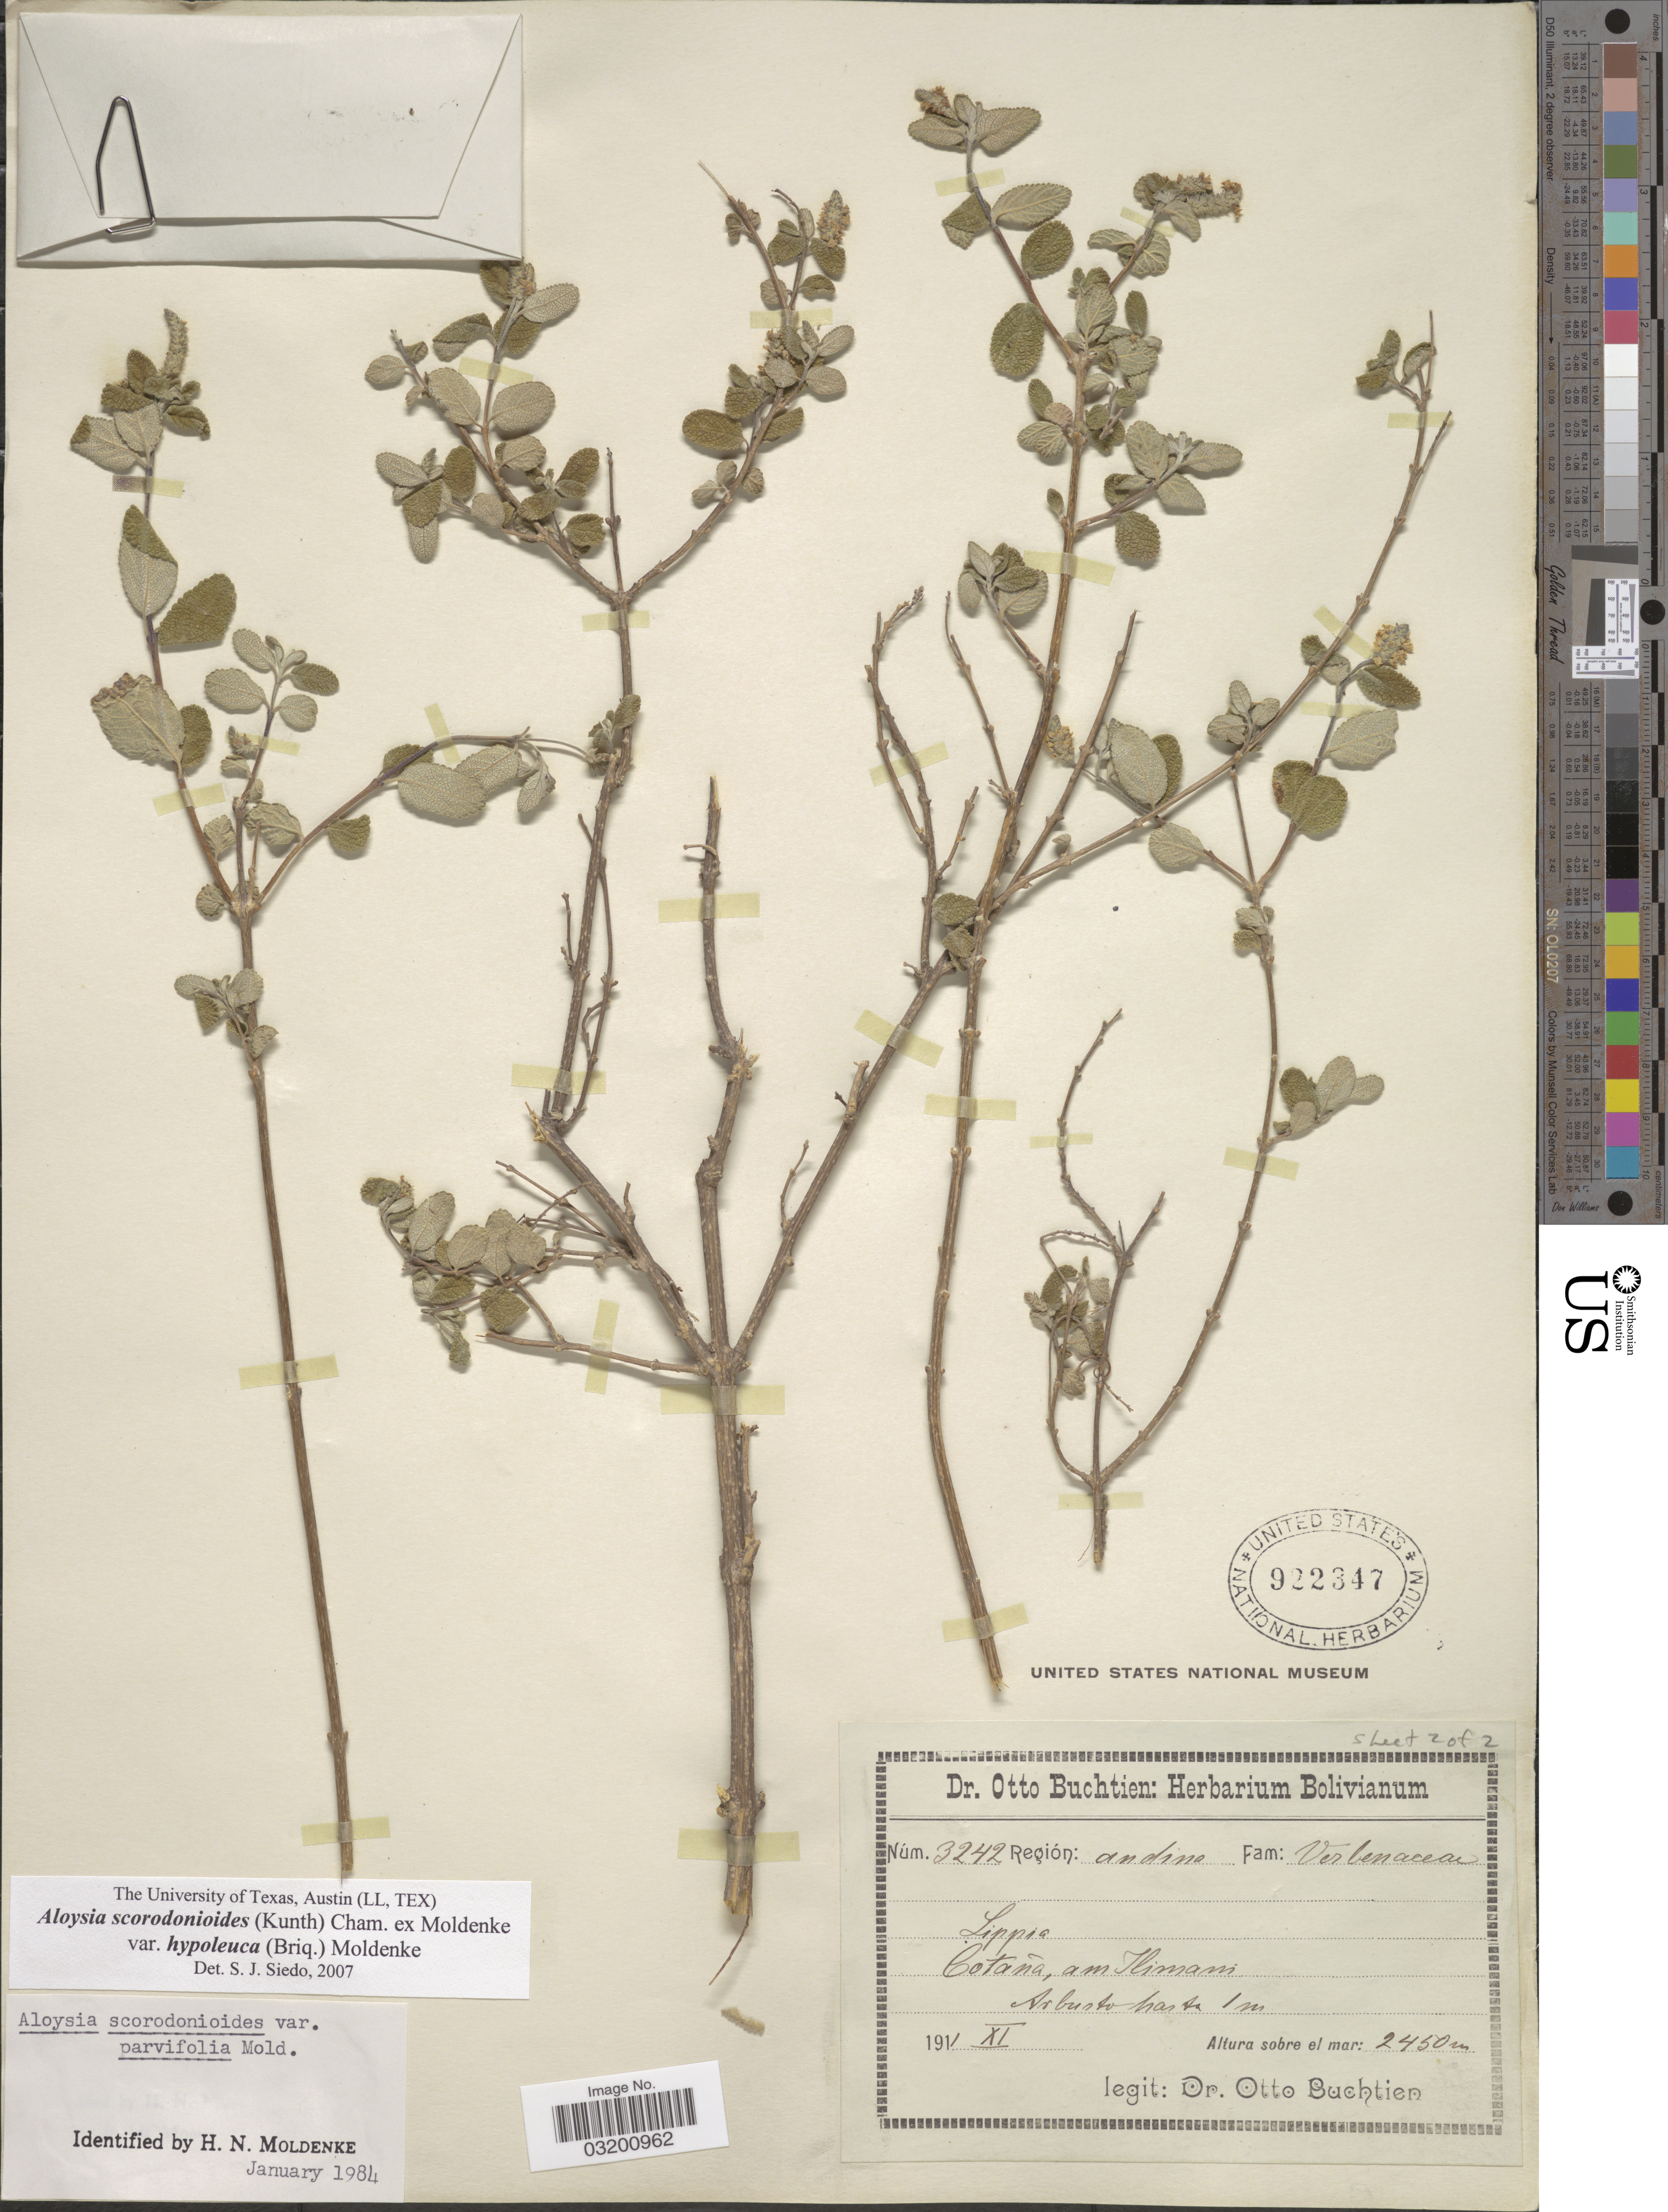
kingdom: Plantae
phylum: Tracheophyta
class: Magnoliopsida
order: Lamiales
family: Verbenaceae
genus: Aloysia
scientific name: Aloysia scorodonioides var. hypoleuca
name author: (Briq.) Moldenke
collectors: O. Buchtien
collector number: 3242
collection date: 1911-11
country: Bolivia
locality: Región: Andino, Cotaña, am Ilimani.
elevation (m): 2450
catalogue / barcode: US 922347